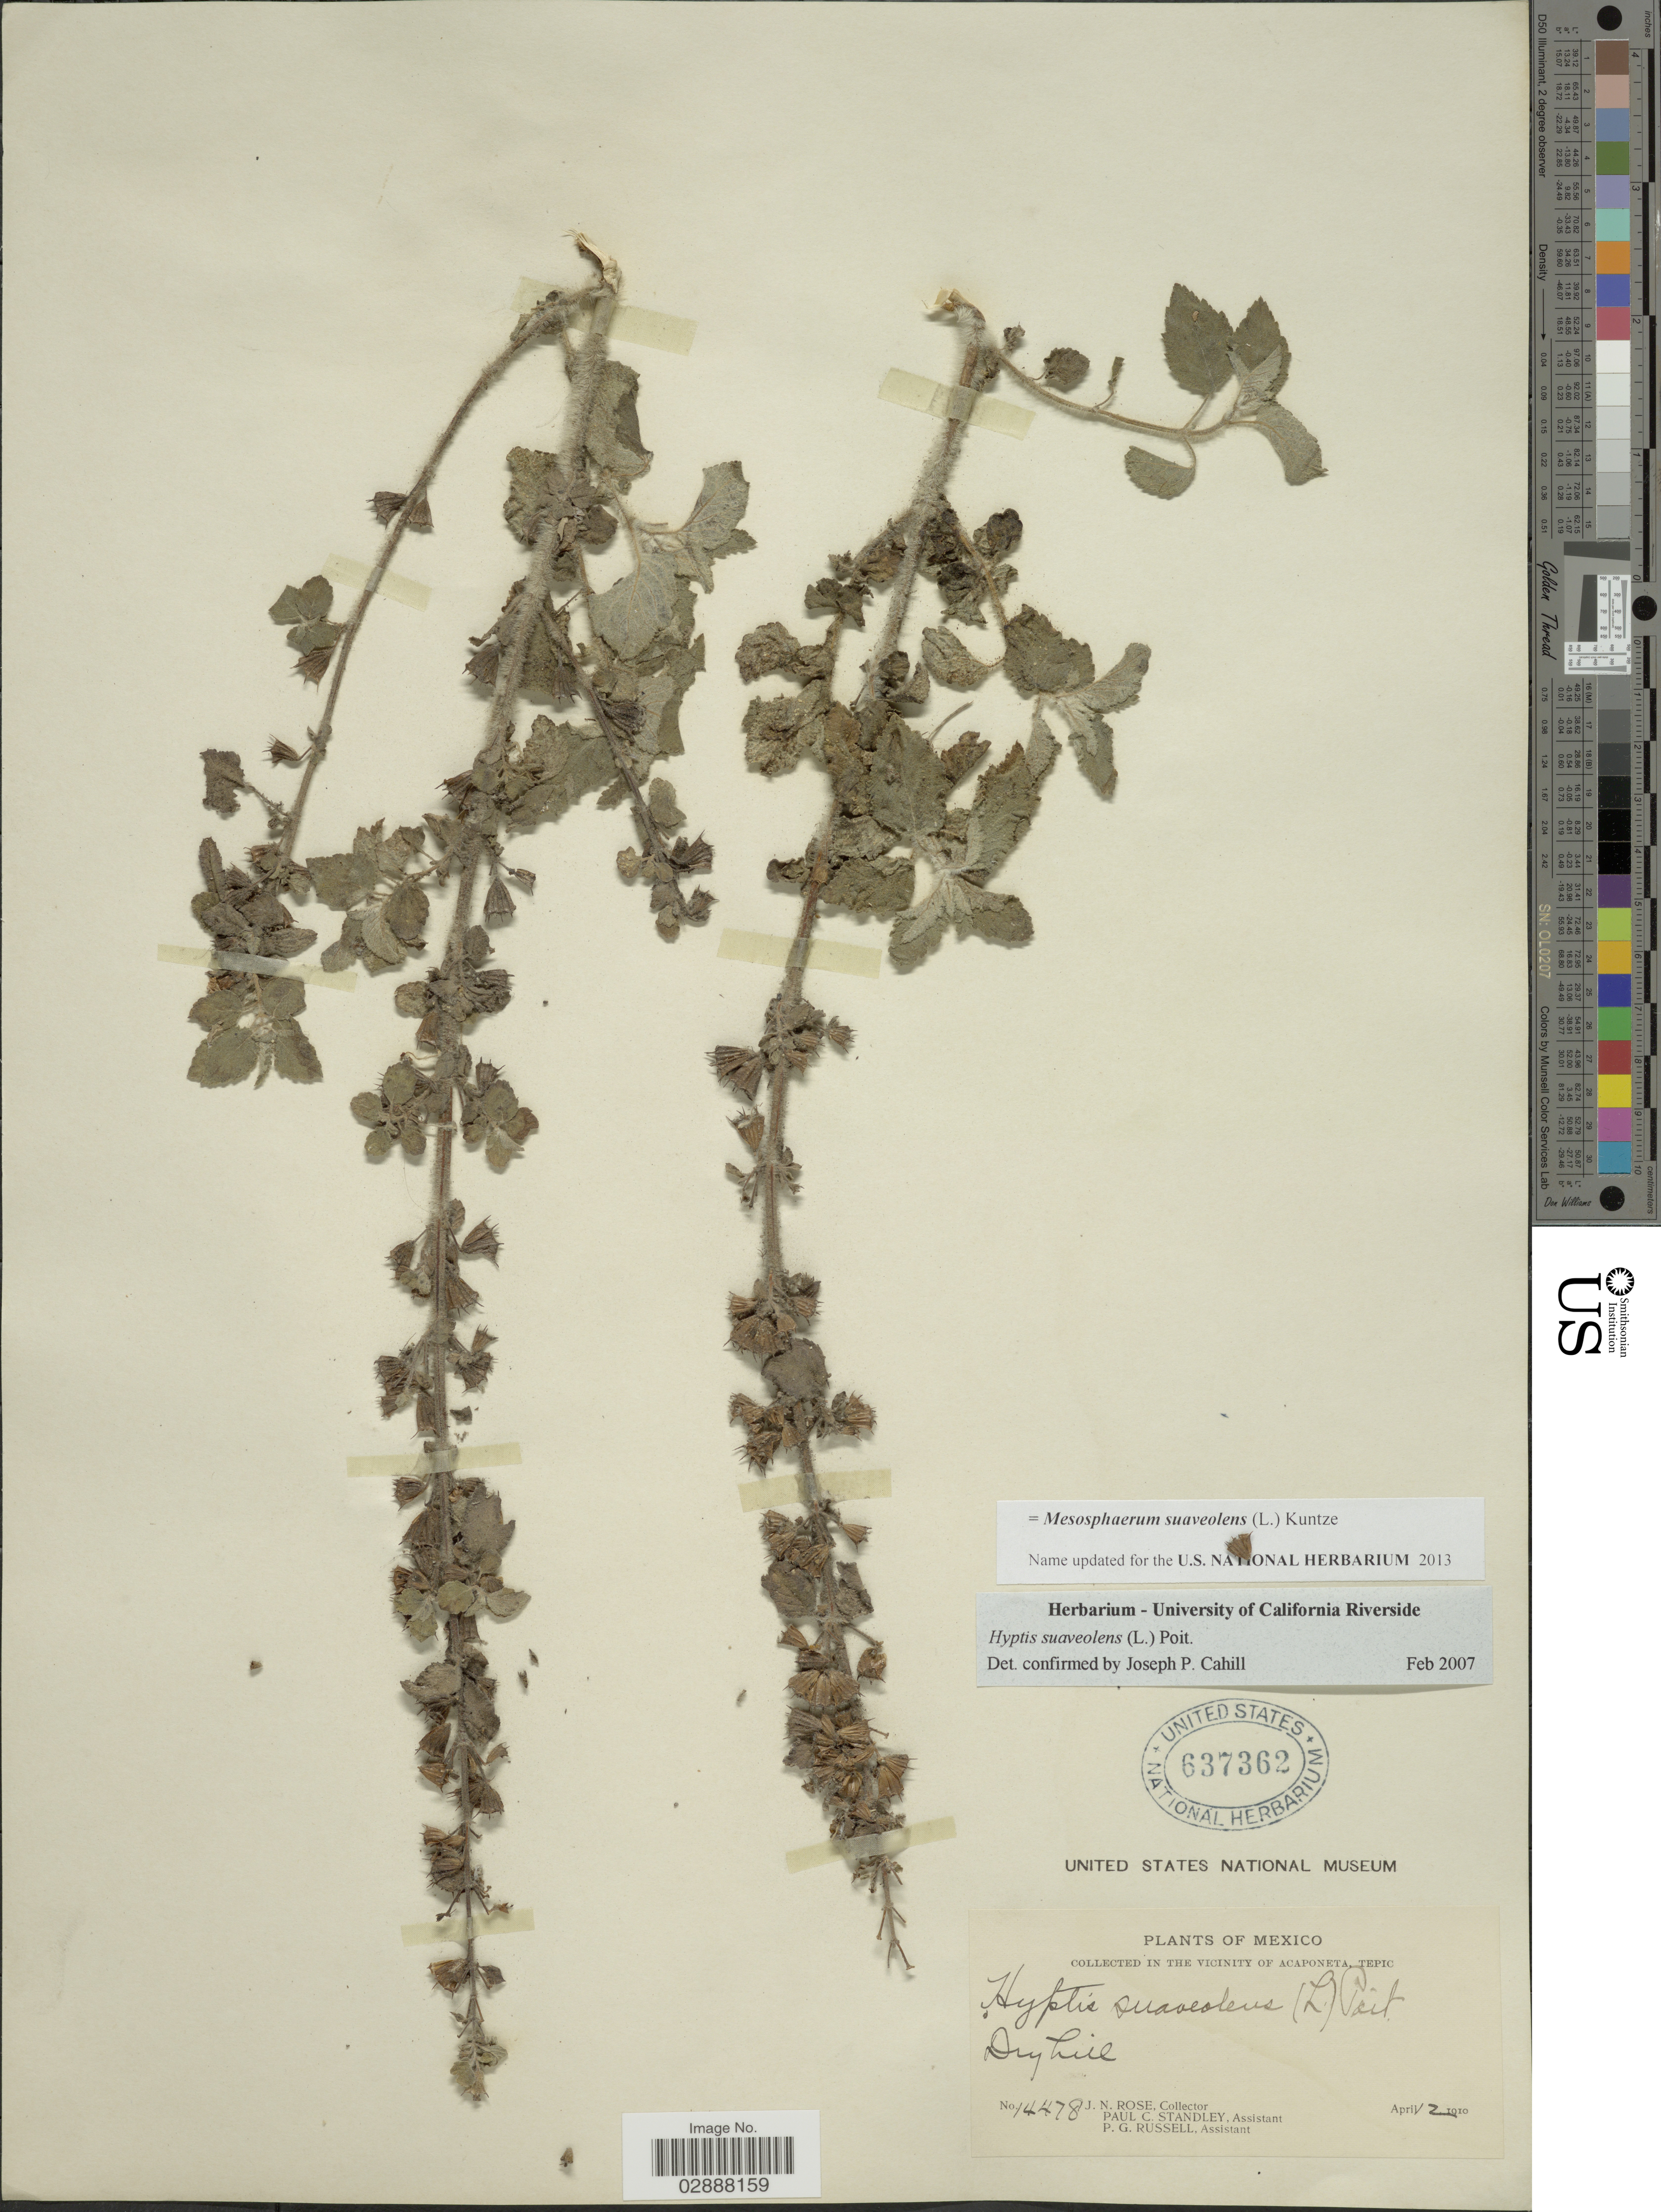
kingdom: Plantae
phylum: Tracheophyta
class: Magnoliopsida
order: Lamiales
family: Lamiaceae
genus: Mesosphaerum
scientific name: Mesosphaerum suaveolens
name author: (L.) Kuntze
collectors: J. N. Rose, P. C. Standley & P. G. Russell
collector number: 14478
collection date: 1910-04-02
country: Mexico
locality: In the vicinity of Acaponeta, Tepic.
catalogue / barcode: US 637362